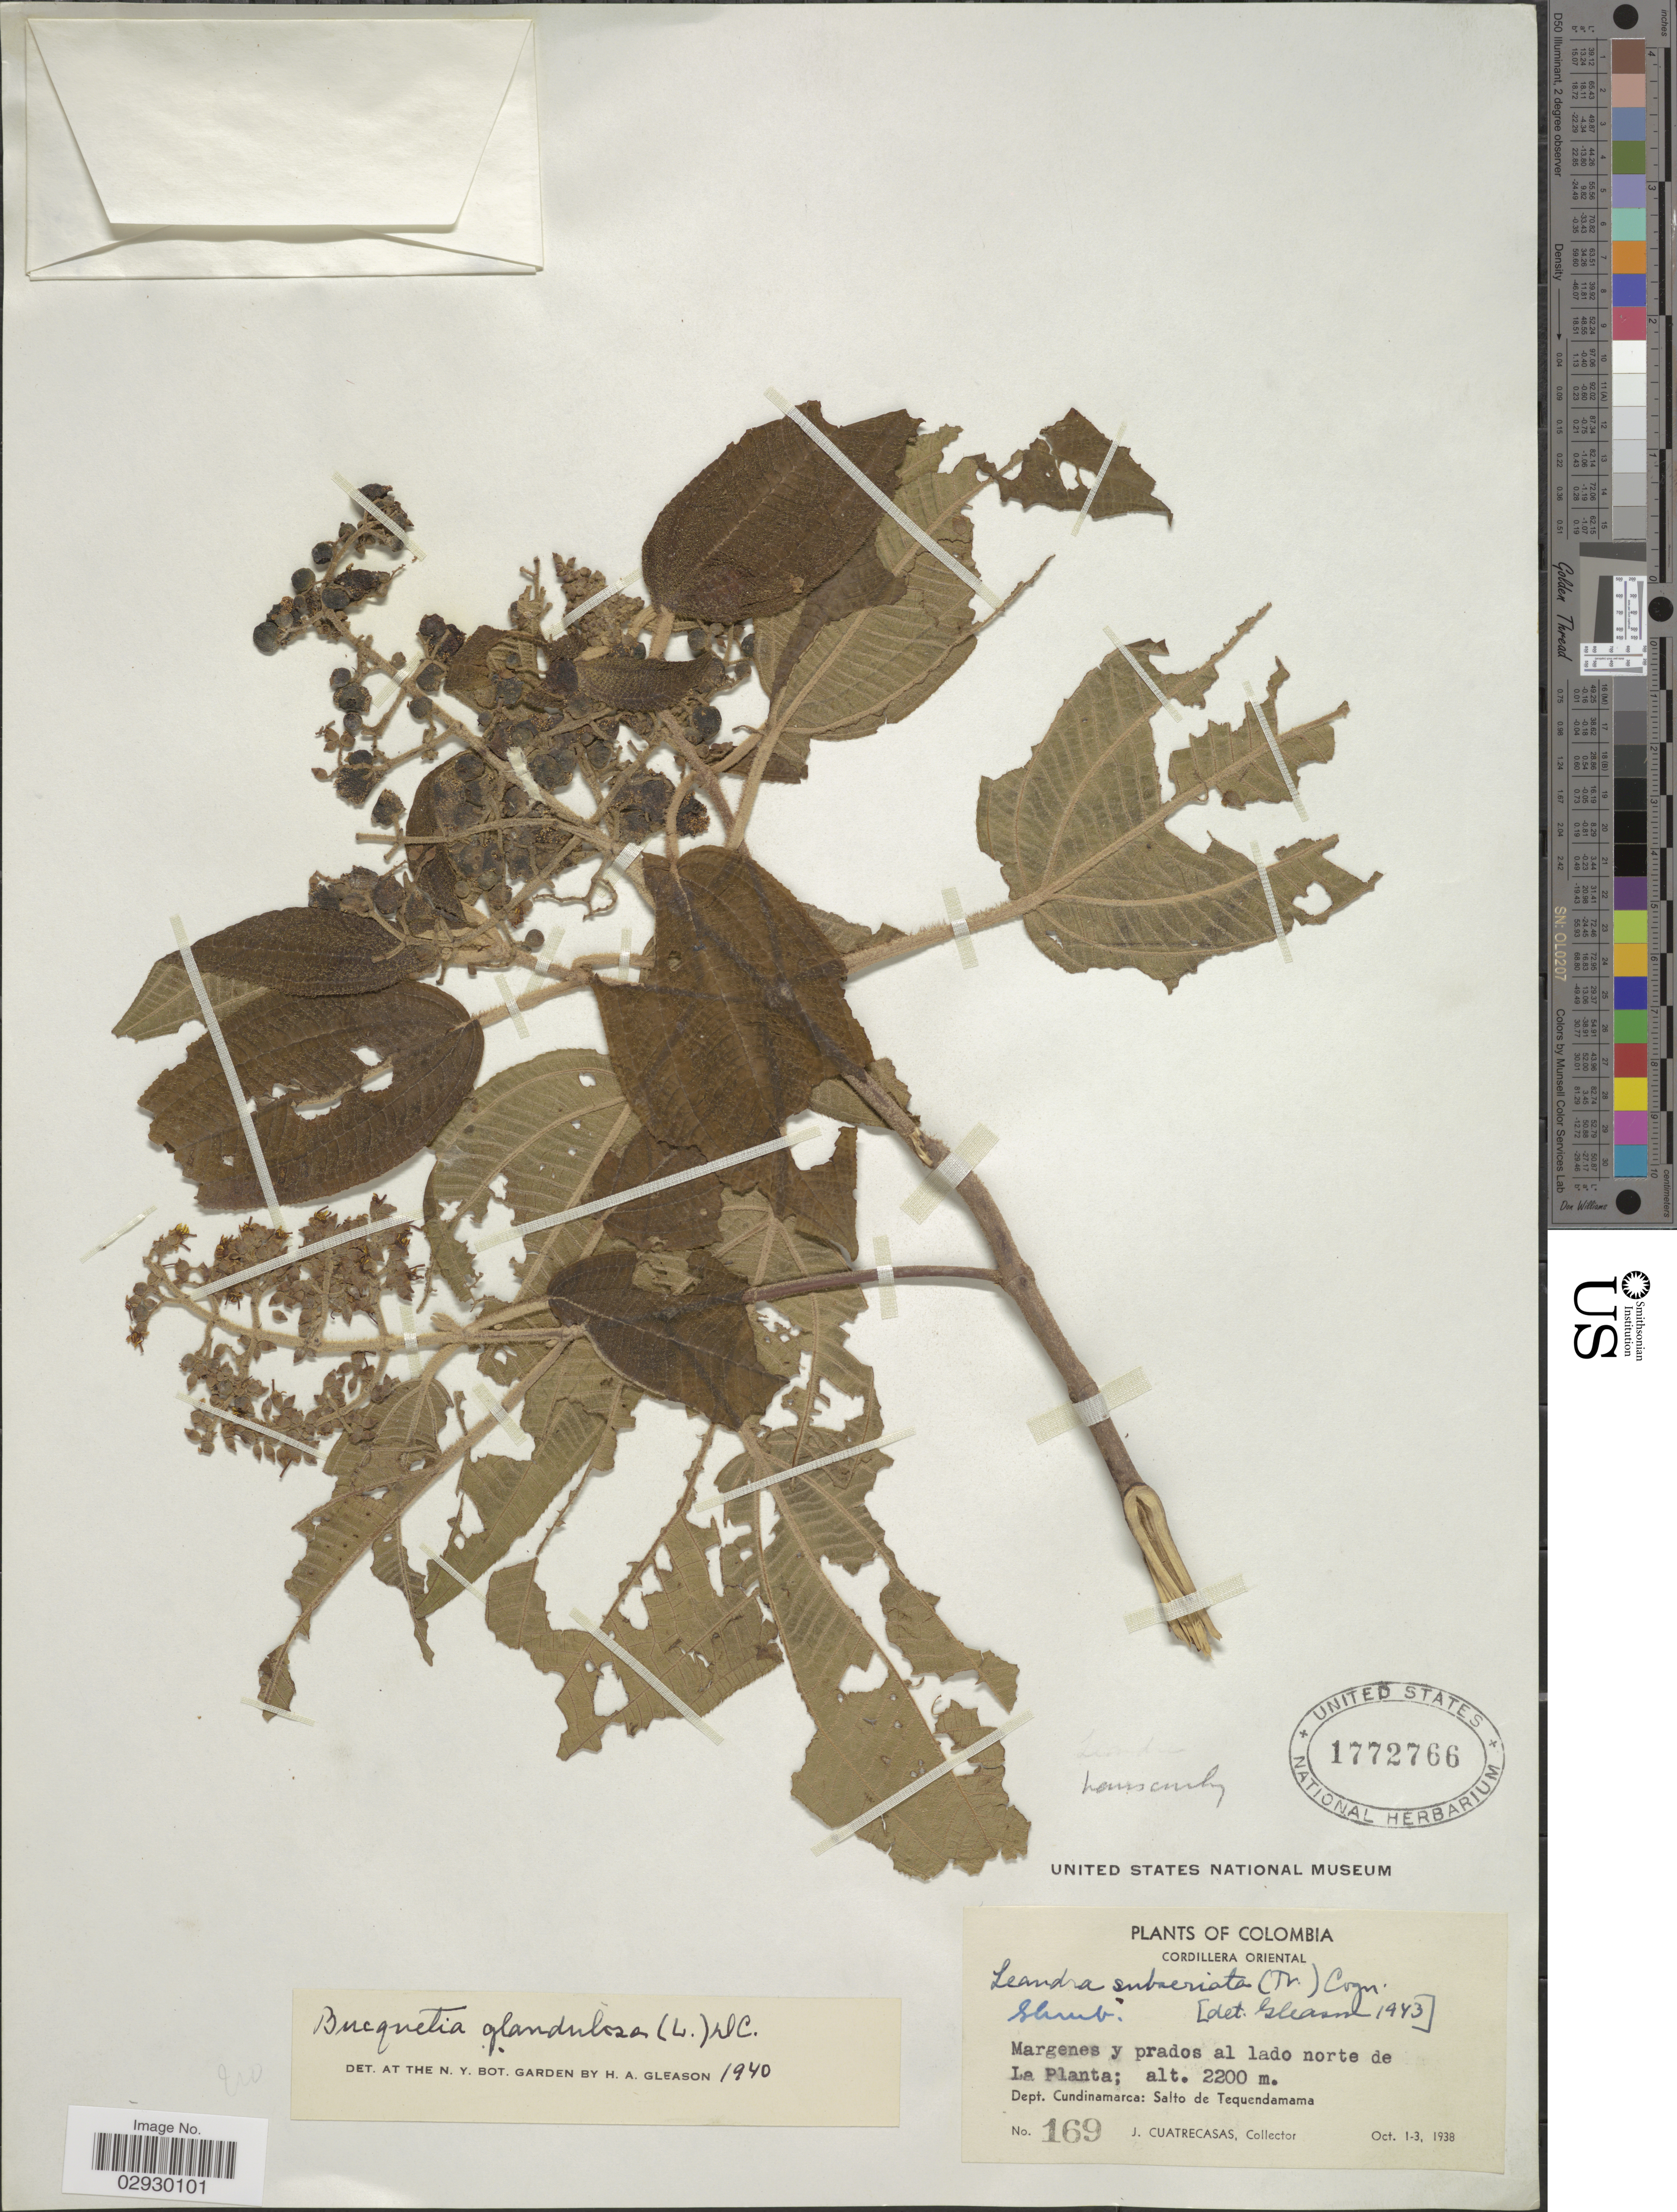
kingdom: Plantae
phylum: Tracheophyta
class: Magnoliopsida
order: Myrtales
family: Melastomataceae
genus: Leandra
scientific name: Leandra subseriata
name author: (Naudin) Cogn.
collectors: J. Cuatrecasas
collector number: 169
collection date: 1938-10-01/1938-10-03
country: Colombia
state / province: Cundinamarca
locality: Cordillera Oriental. Margenes y prados al lado norte de La Planta. Dept. Cundinamarca: Salto de Tequendamama.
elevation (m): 2200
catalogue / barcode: US 1772766